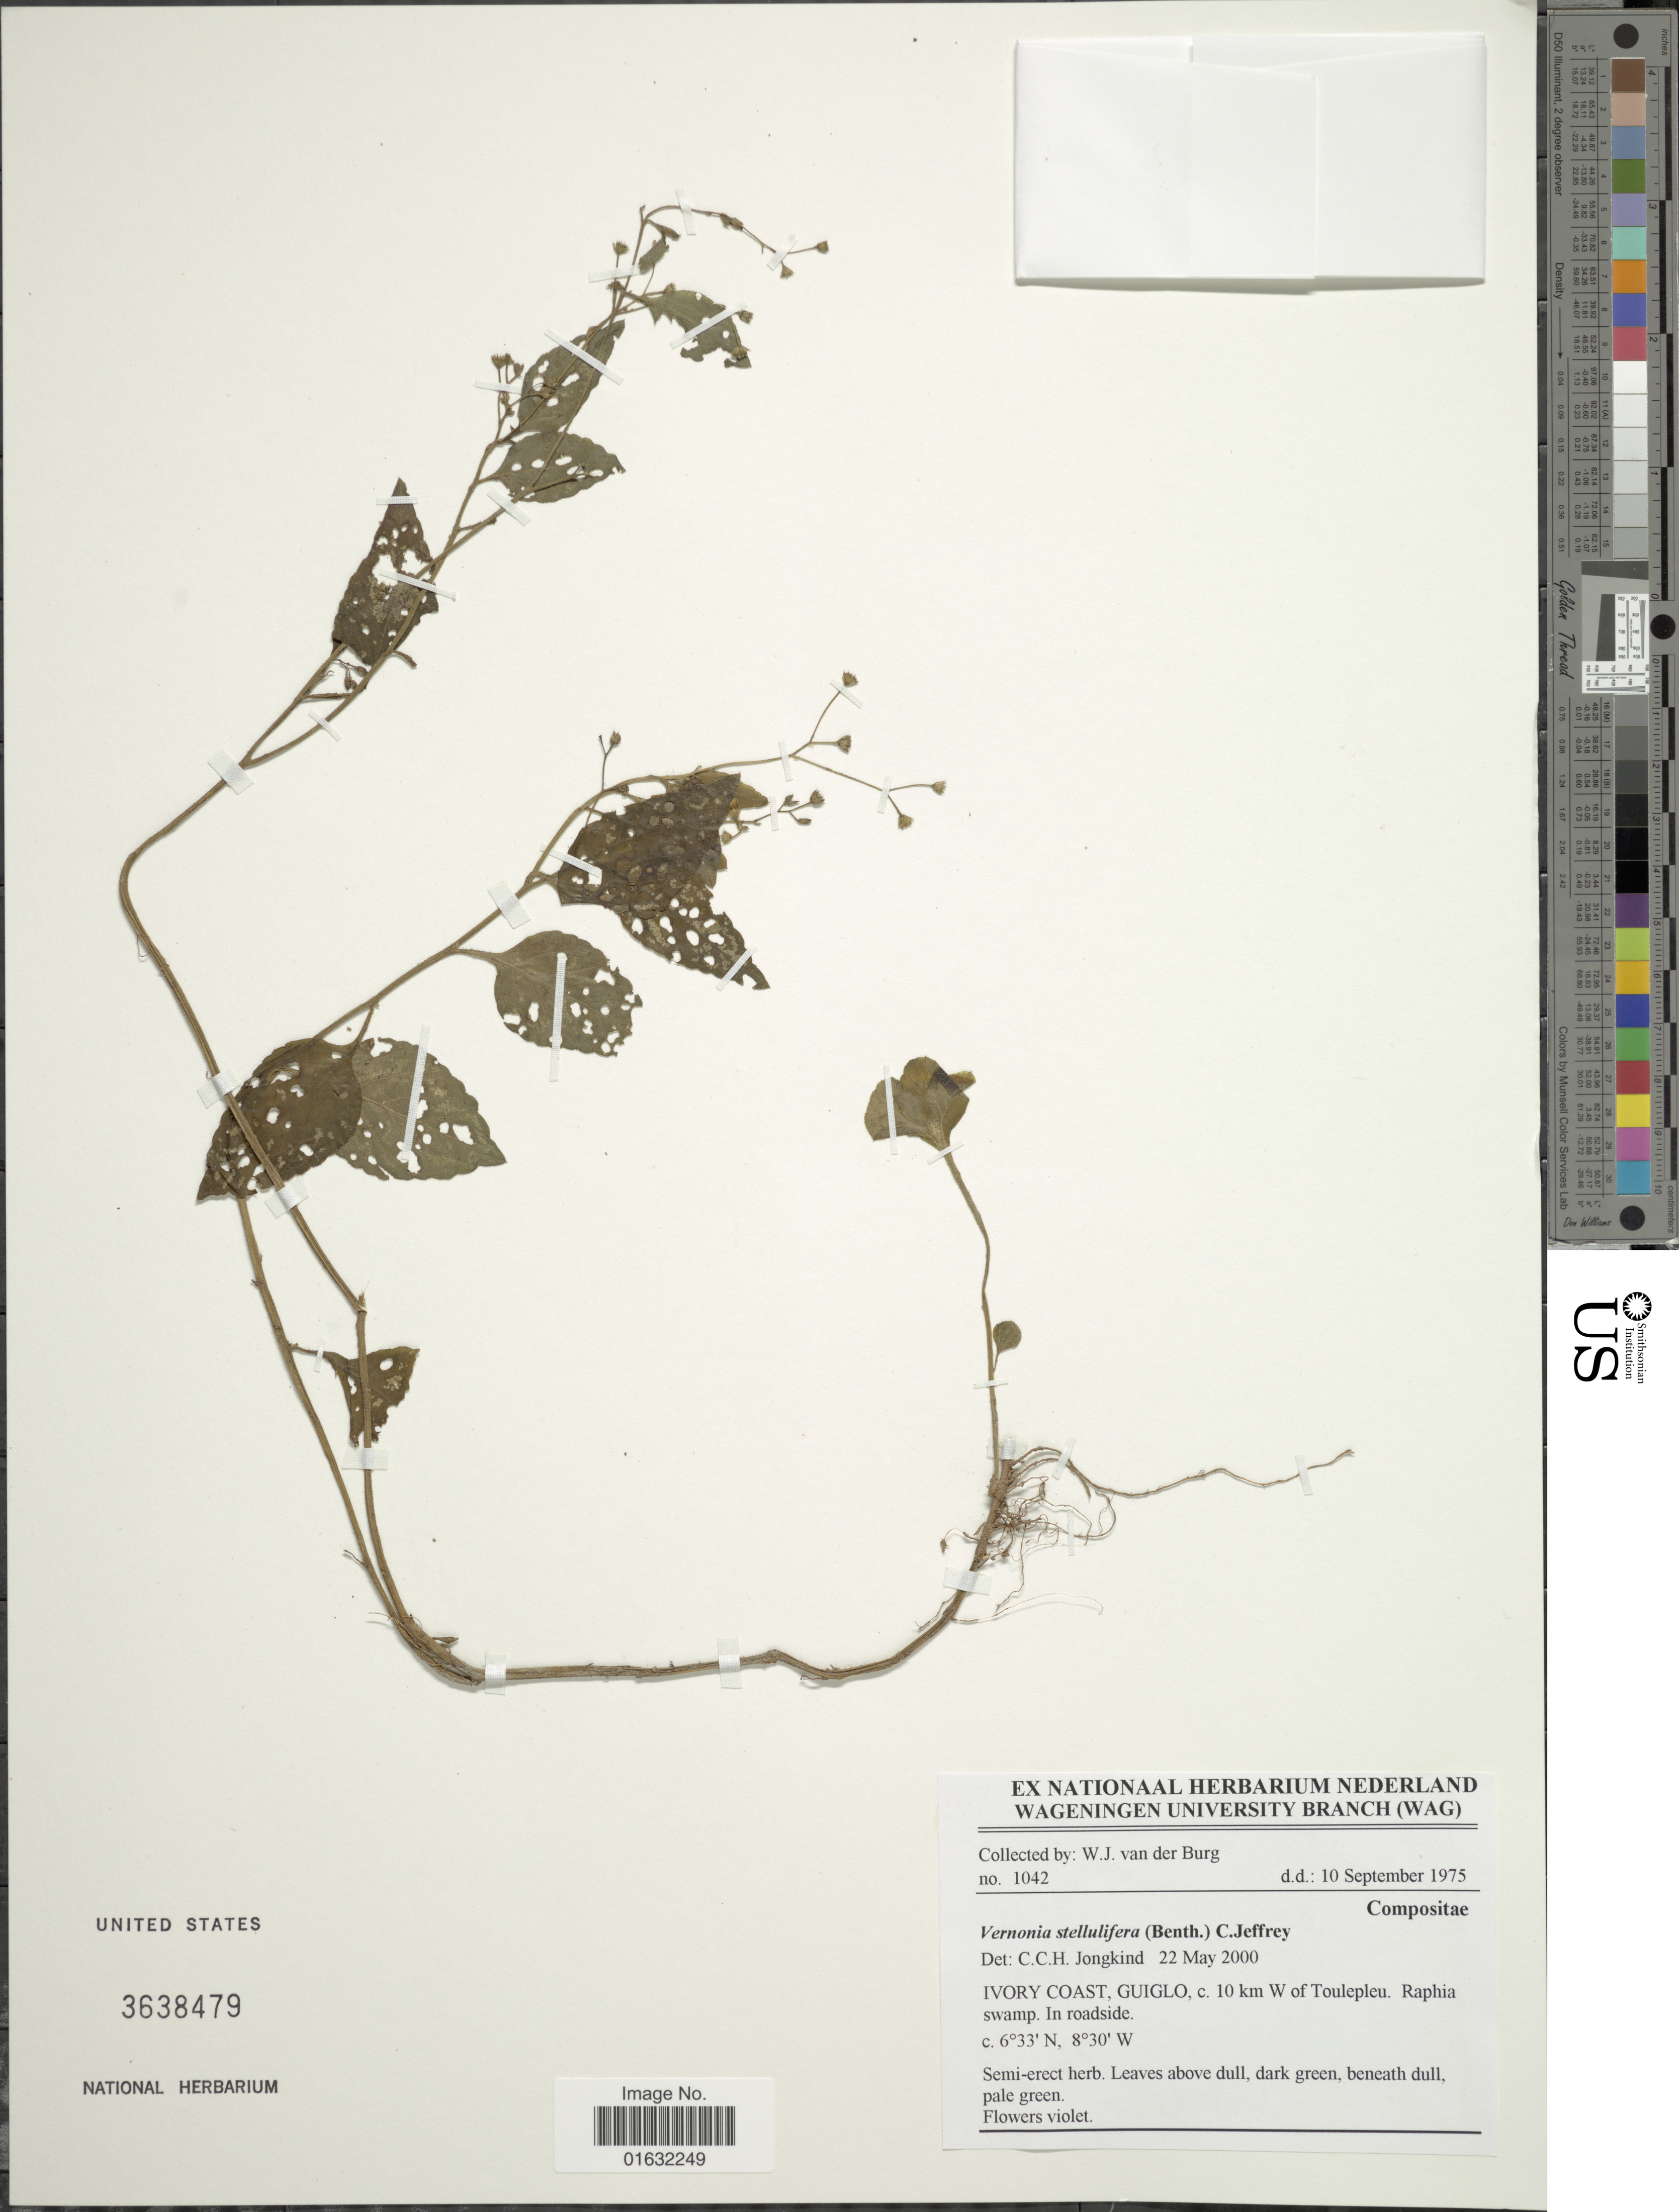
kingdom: Plantae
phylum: Tracheophyta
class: Magnoliopsida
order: Asterales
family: Asteraceae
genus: Cyanthillium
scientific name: Cyanthillium stelluliferum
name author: (Benth.) H. Rob.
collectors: W. van der Burg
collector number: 1042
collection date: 1975-09-10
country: Ivory Coast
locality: Guiglo,c. 10 km W of Toulepleu, Raphia swamp, In roadside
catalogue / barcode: US 3638479